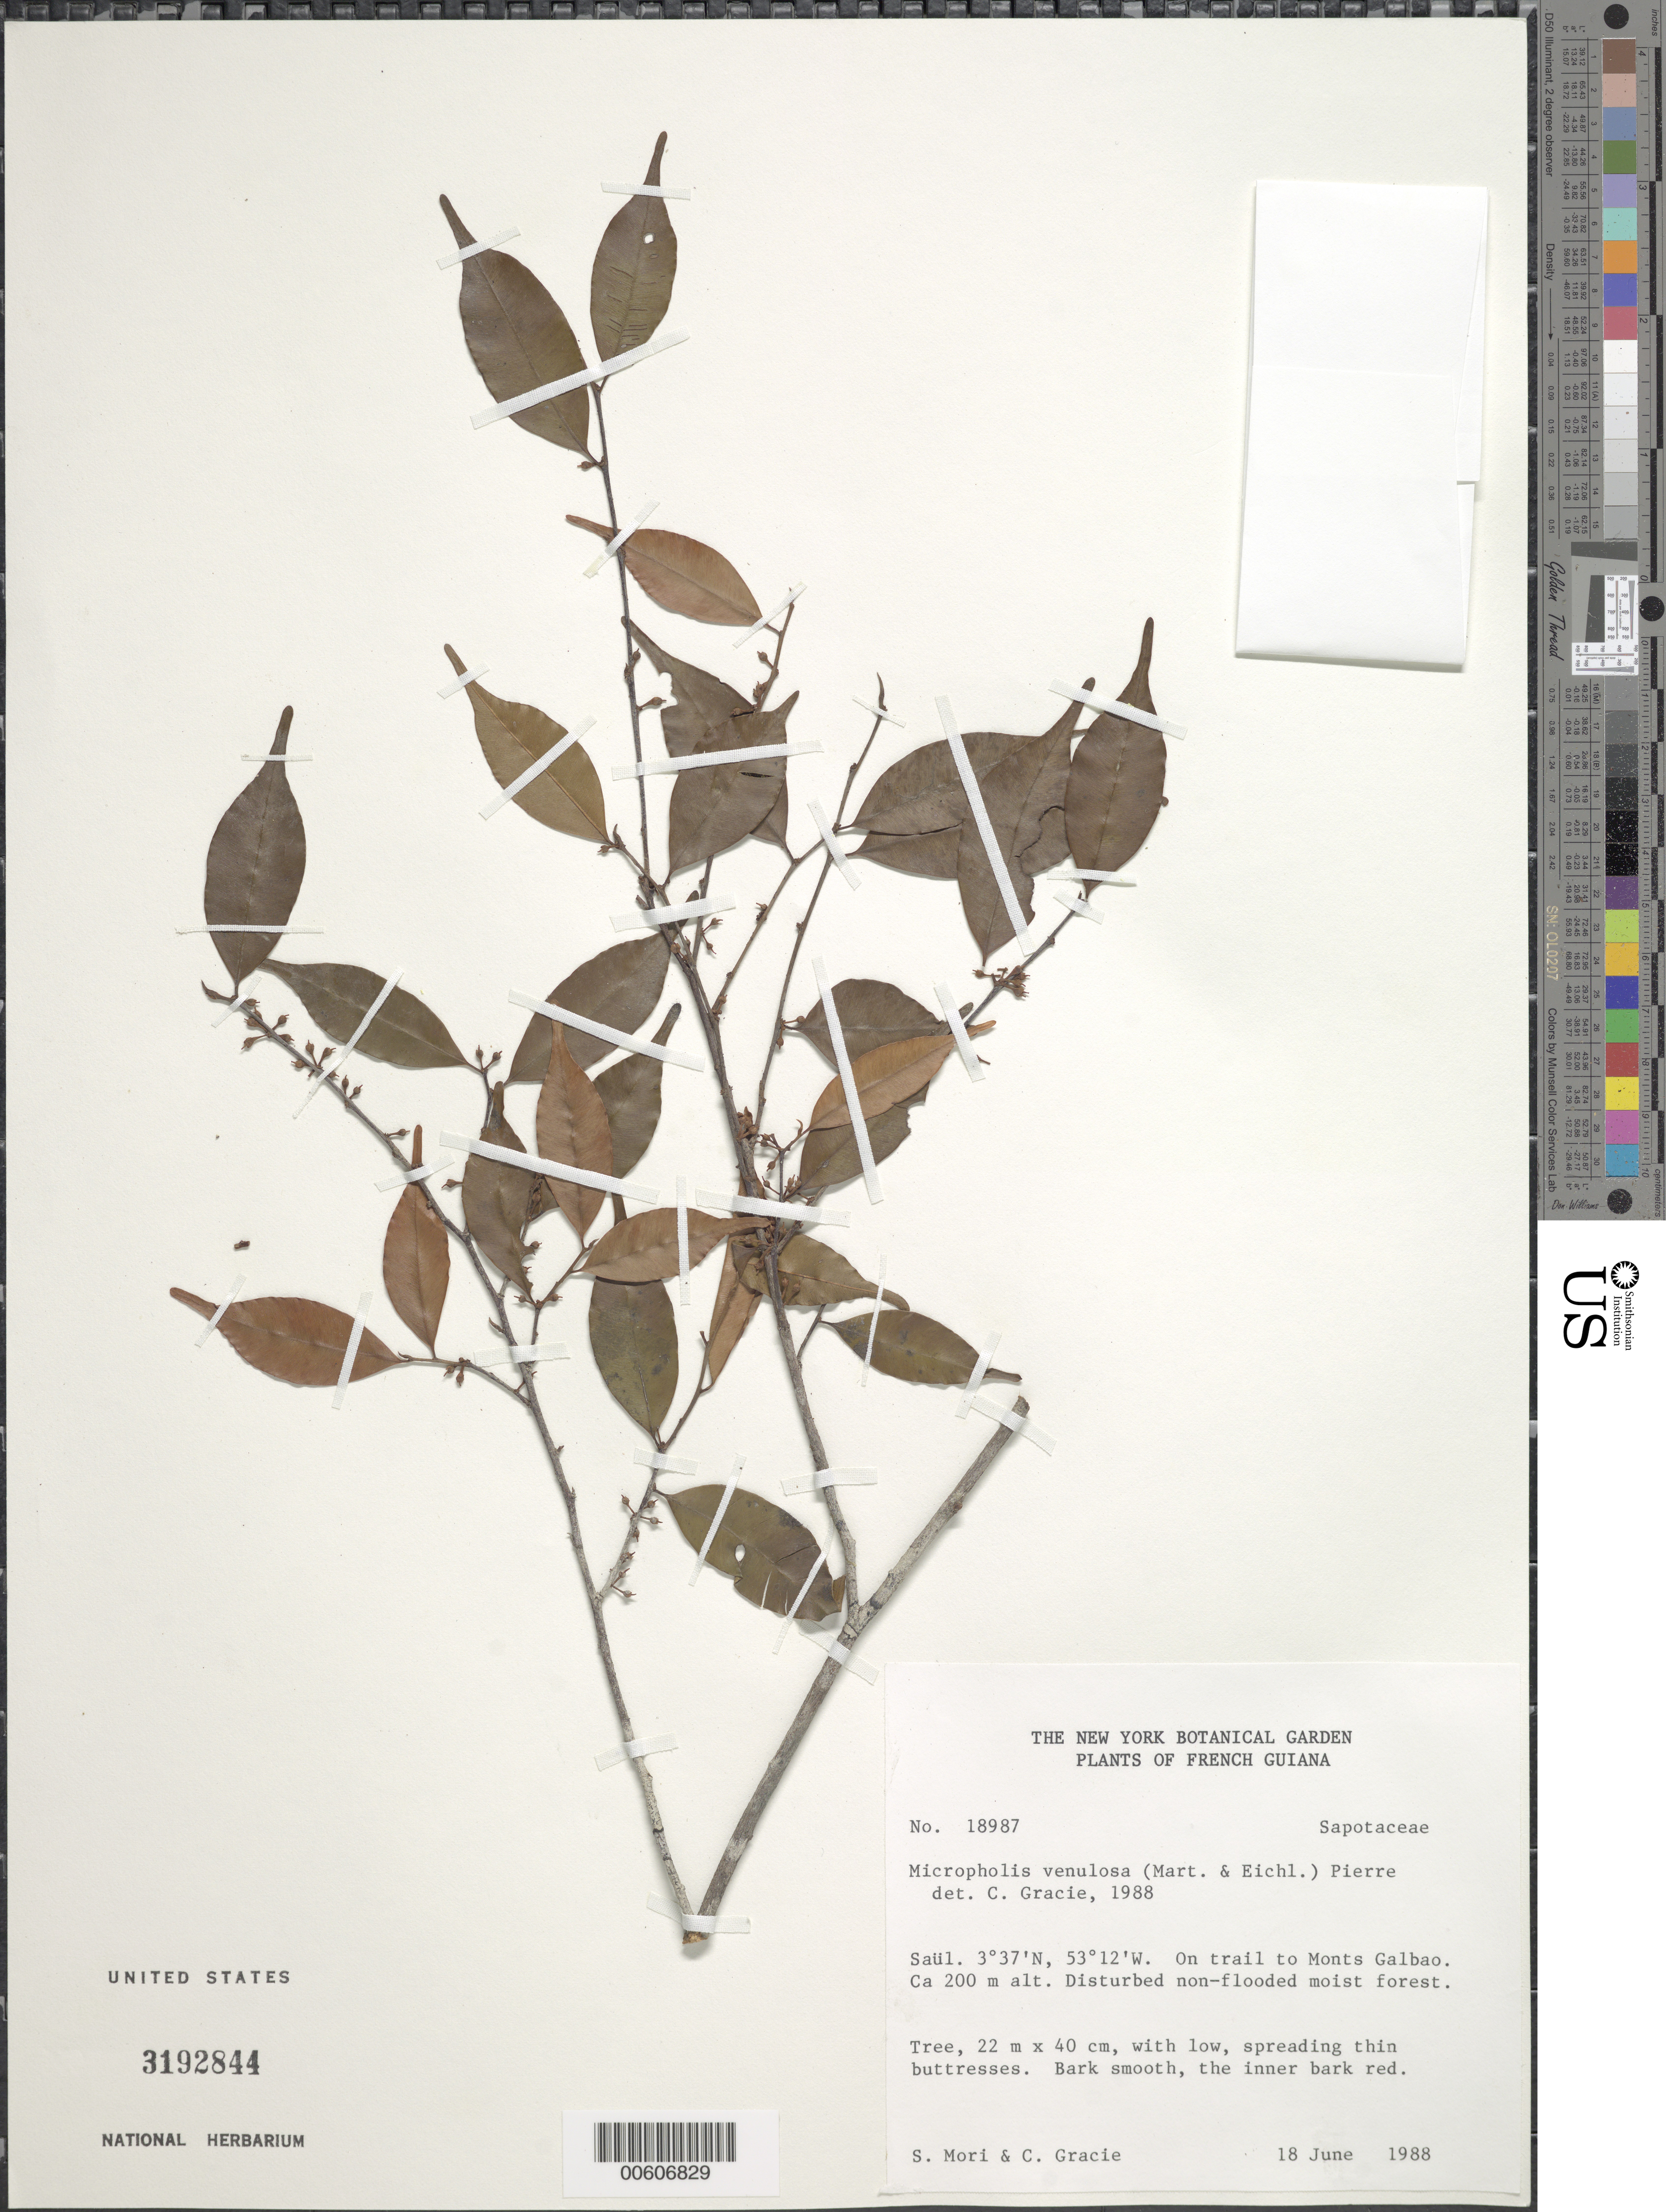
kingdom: Plantae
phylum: Tracheophyta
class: Magnoliopsida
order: Ericales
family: Sapotaceae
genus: Micropholis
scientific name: Micropholis venulosa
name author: (Mart. & Eichler) Pierre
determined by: Gracie, Carol A.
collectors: S. Mori & C. A. Gracie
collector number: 18987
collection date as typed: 18-Jun-88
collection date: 1988-06-18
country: French Guiana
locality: Saül, on trail to Monts Galbao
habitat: Disturbed non-flooded moist forest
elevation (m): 200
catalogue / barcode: US 3192844